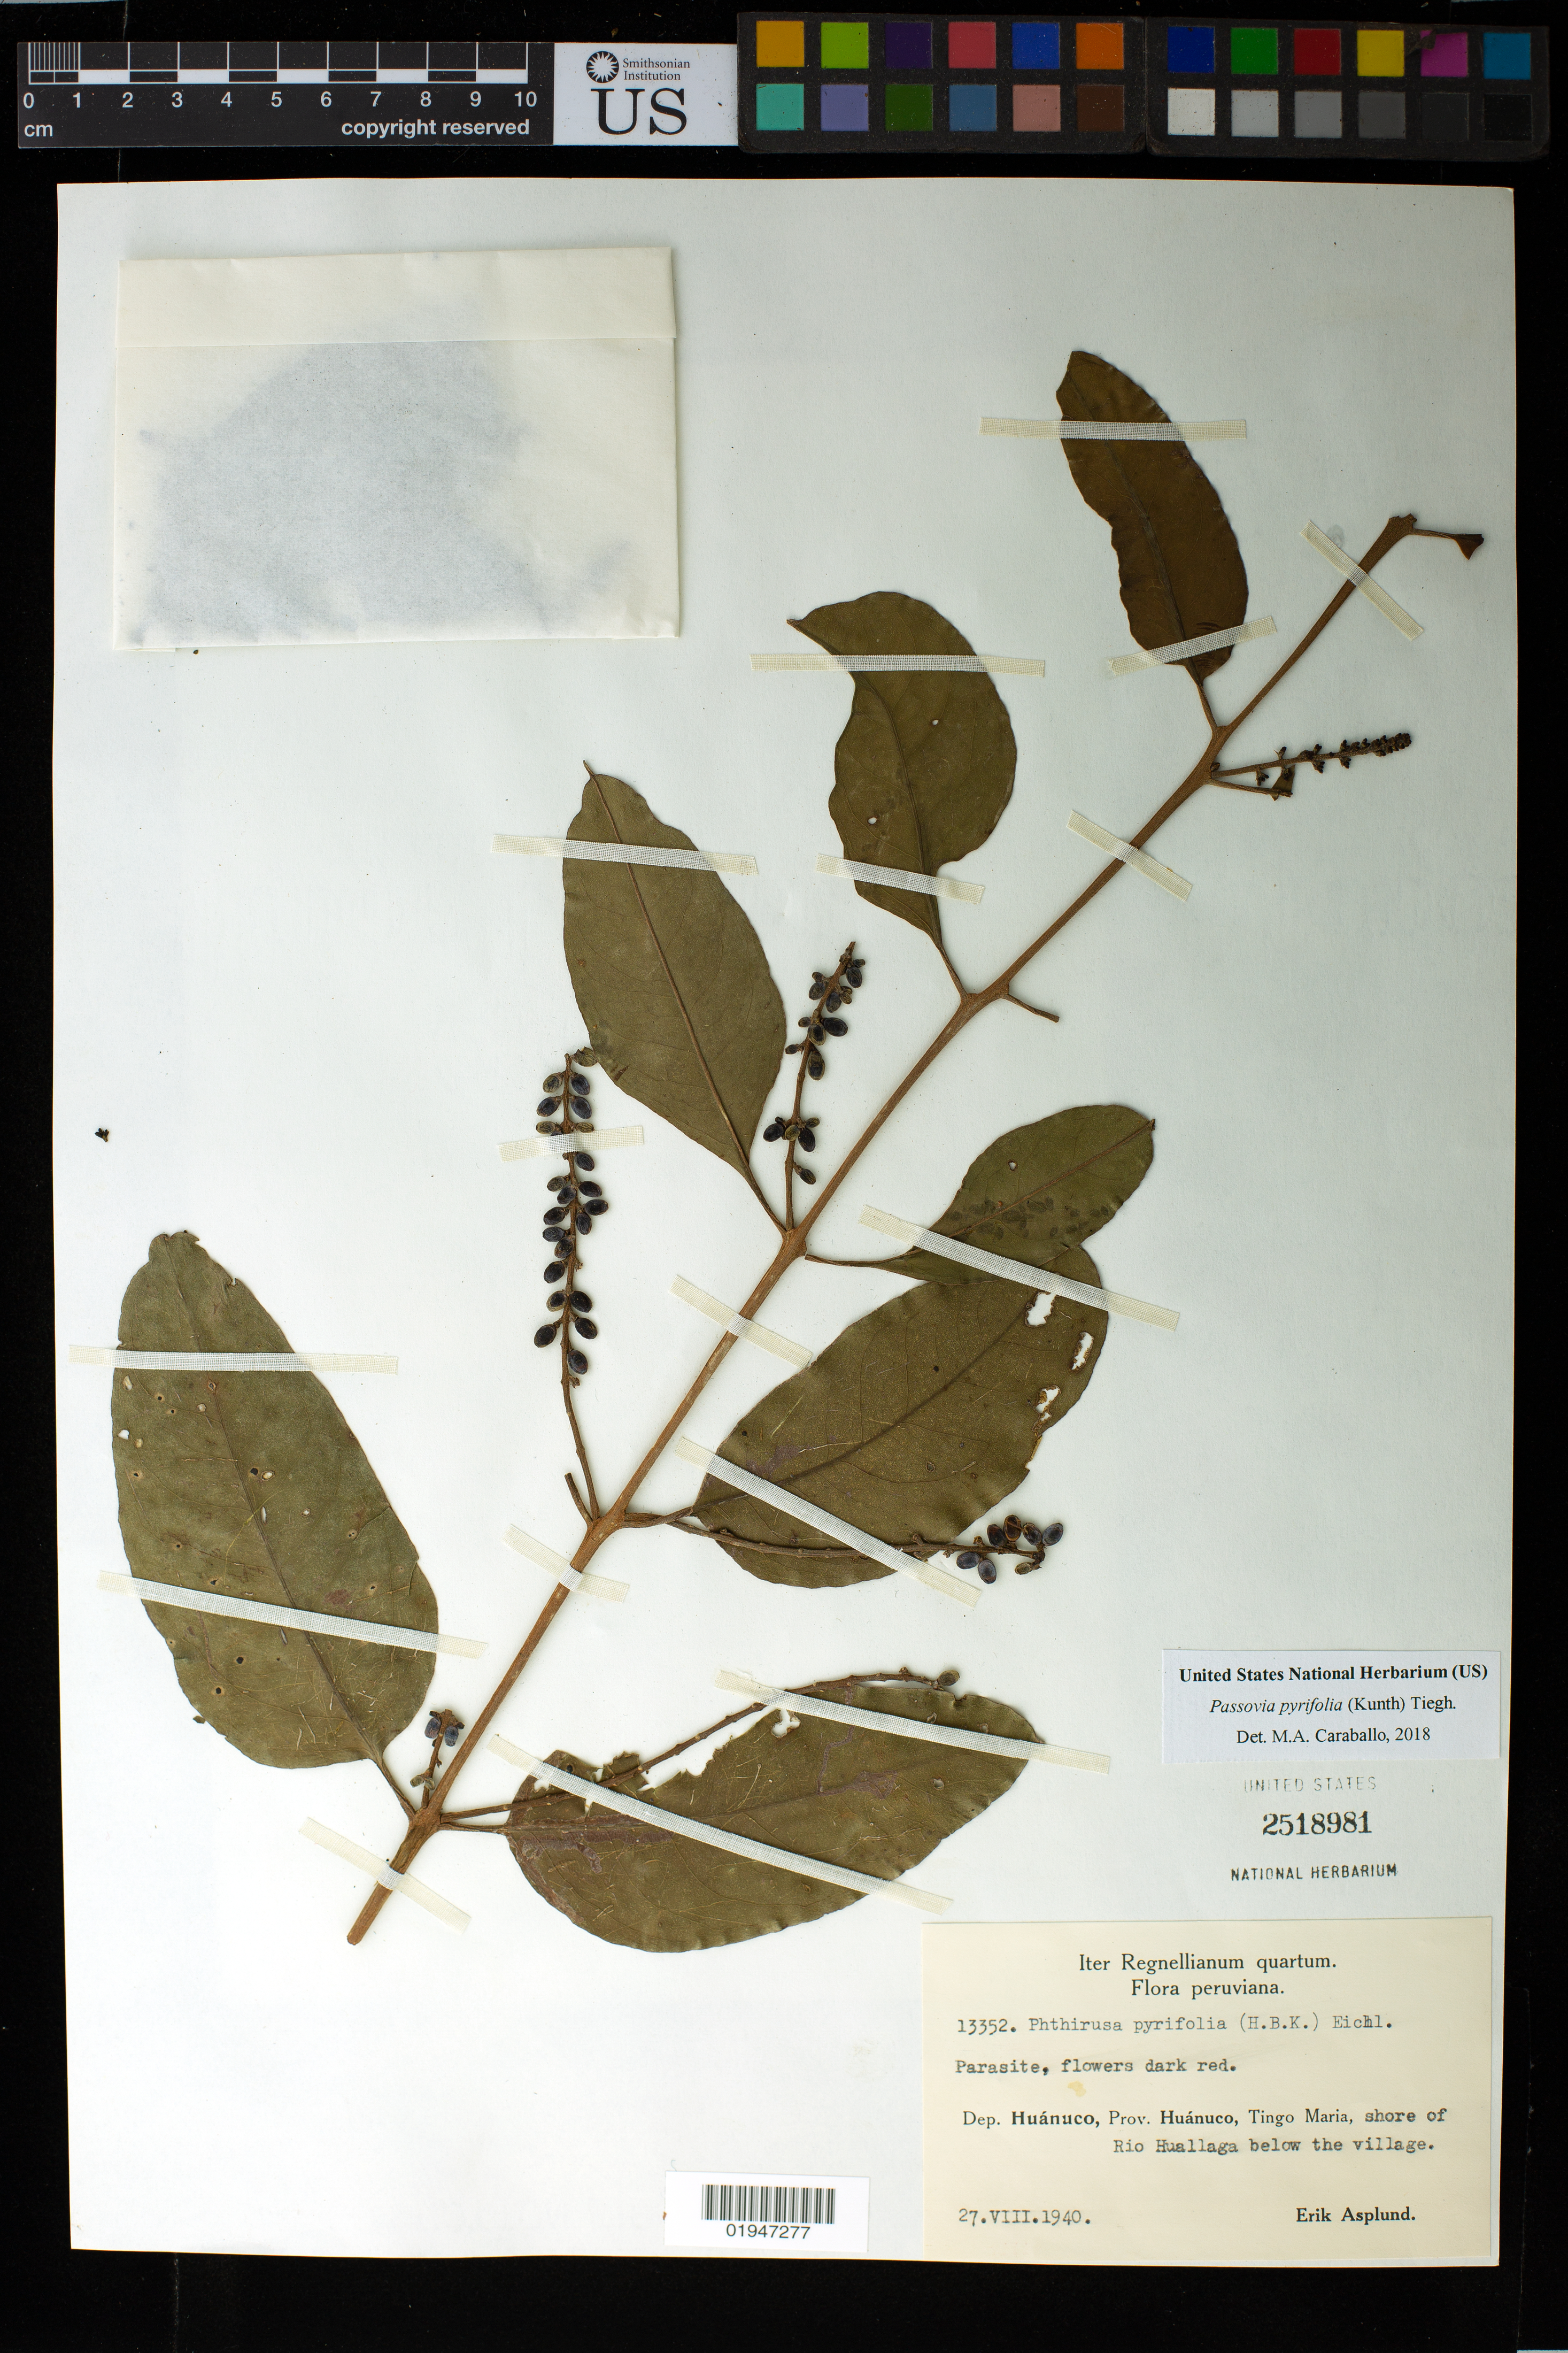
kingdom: Plantae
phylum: Tracheophyta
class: Magnoliopsida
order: Santalales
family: Loranthaceae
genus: Passovia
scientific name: Passovia pyrifolia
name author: (Kunth) Tiegh.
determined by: Caraballo-Ortiz, Marcos A., (MISS), University of Mississippi (UNITED STATES)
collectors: E. Asplund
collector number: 13352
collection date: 1940-08-27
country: Peru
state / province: Huánuco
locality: Prov. Huánco, Tingo Maria, shore of Rio Huallaga below the village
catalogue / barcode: US 2518981